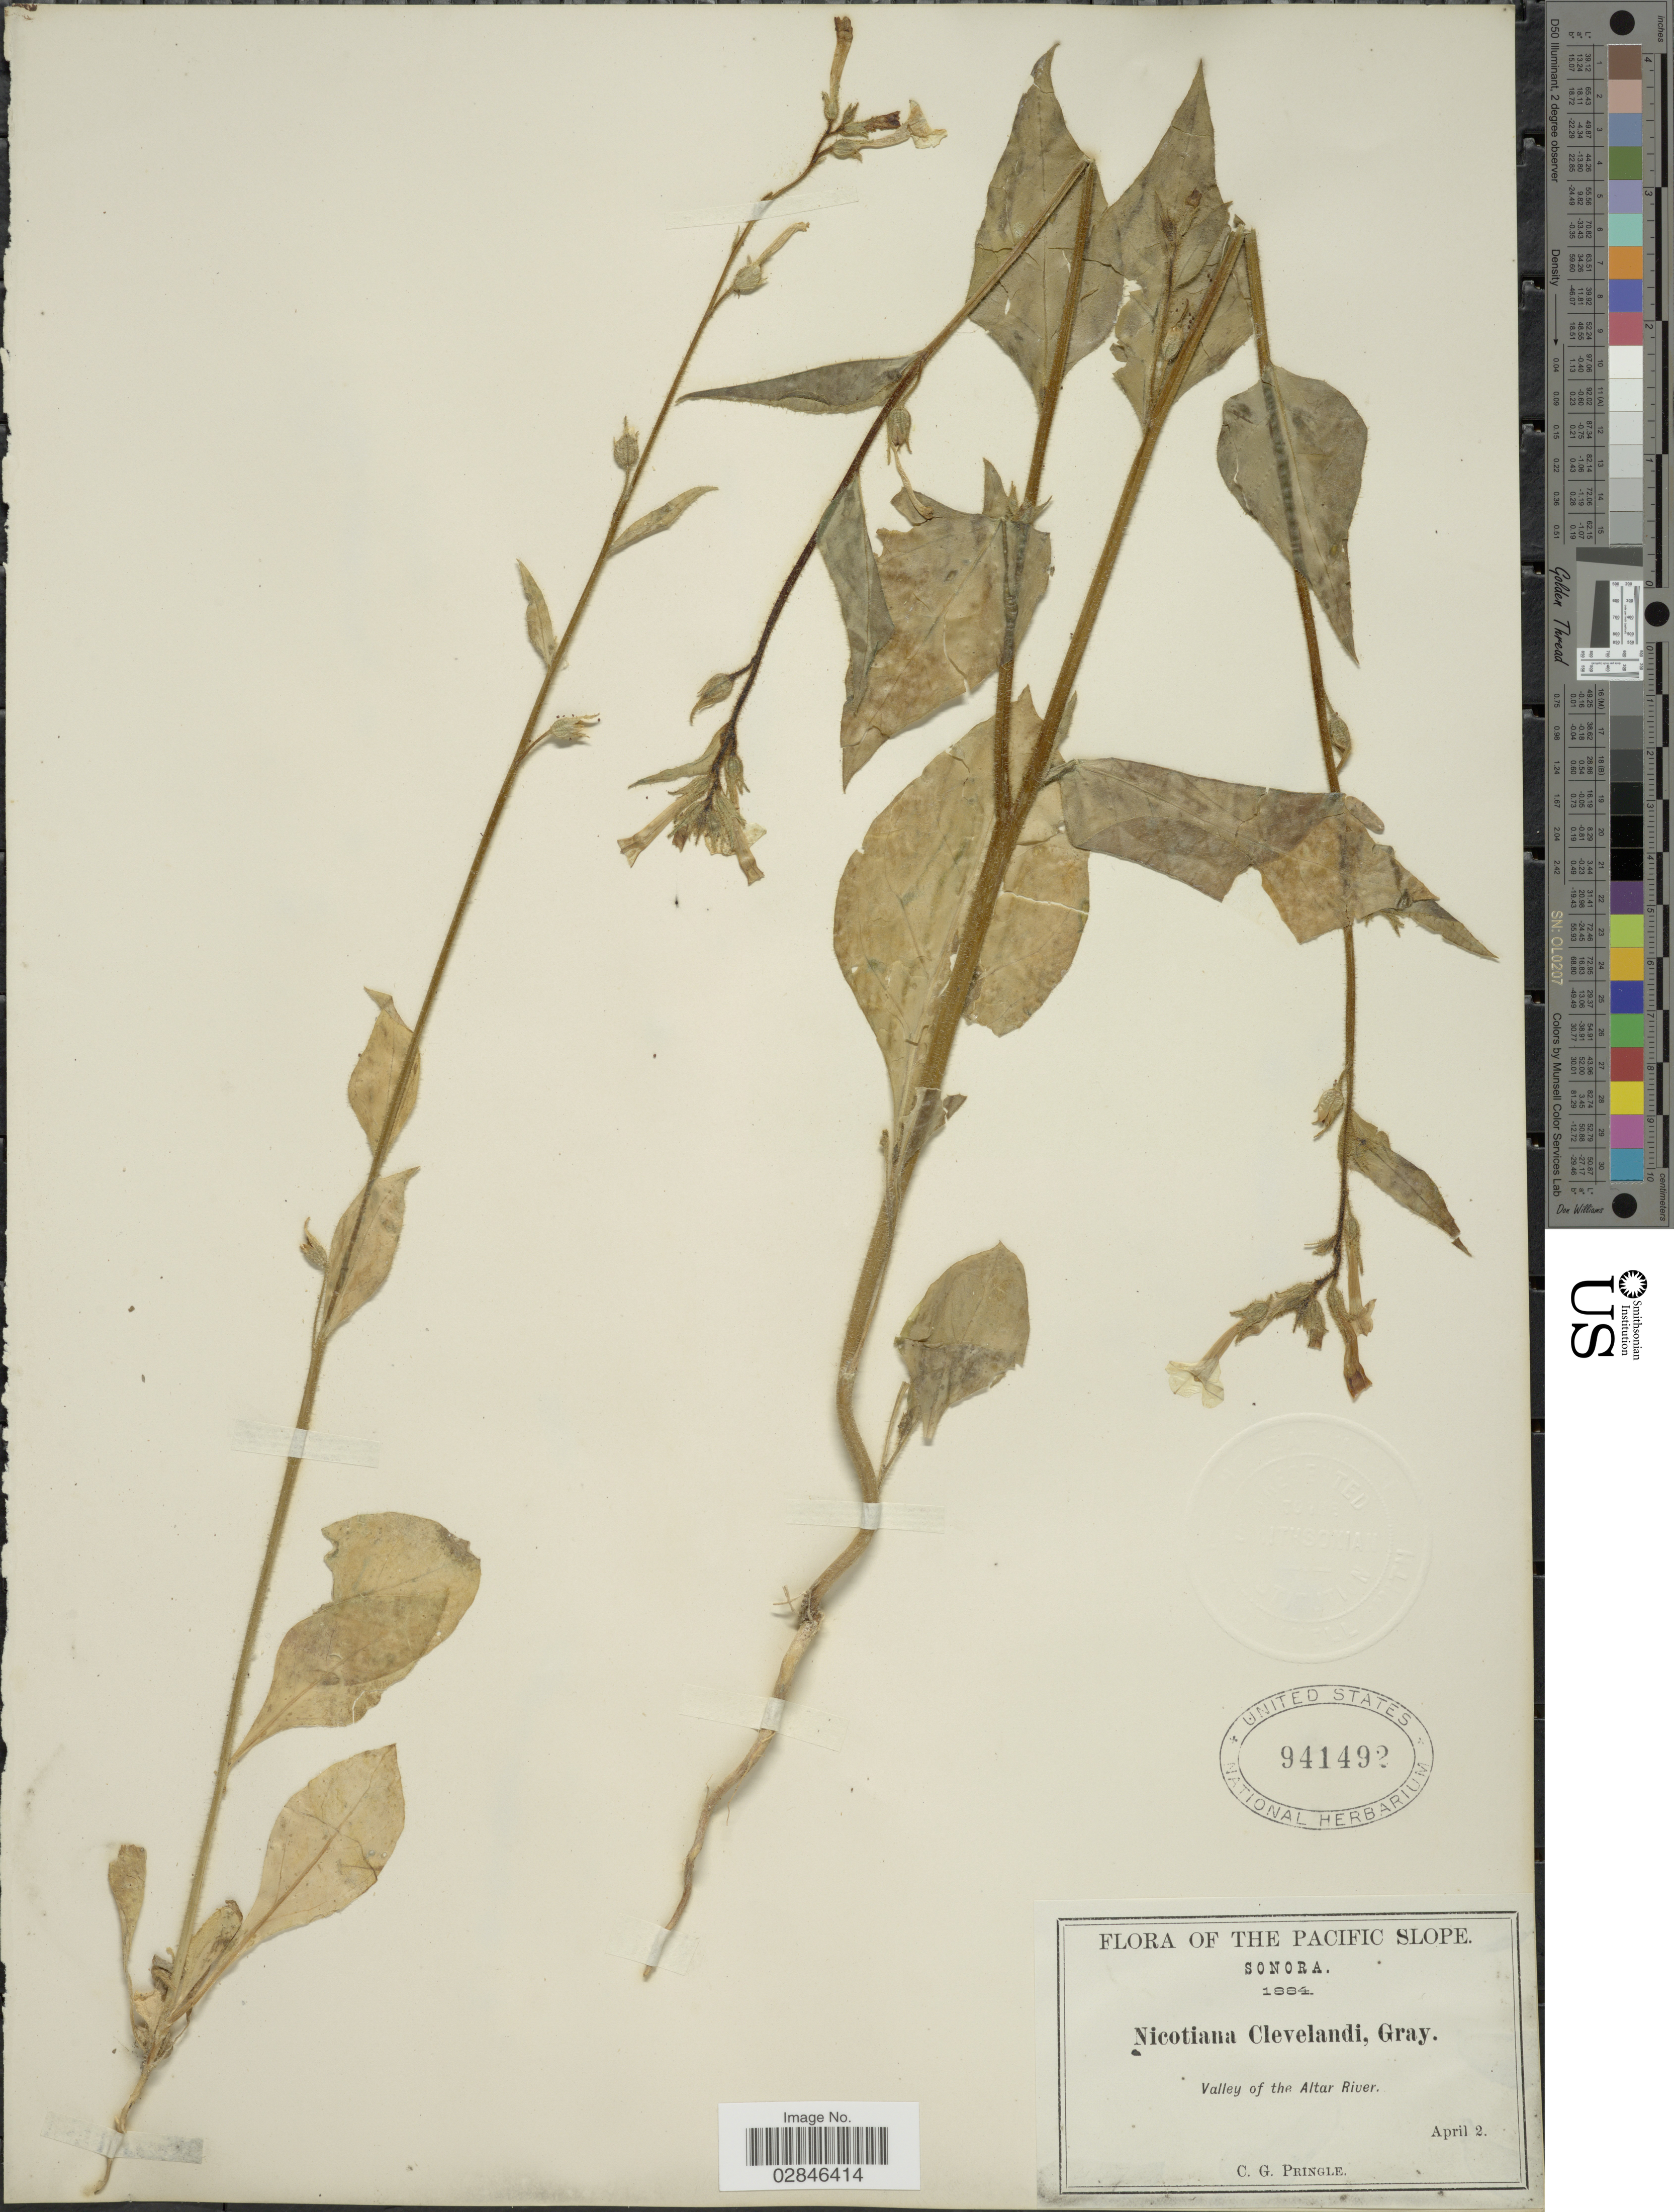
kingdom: Plantae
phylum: Tracheophyta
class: Magnoliopsida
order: Solanales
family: Solanaceae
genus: Nicotiana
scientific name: Nicotiana clevelandii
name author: A. Gray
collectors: C. G. Pringle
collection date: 1884-04-02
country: Mexico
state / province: Sonora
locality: The Pacific Slope, Valley of the Altar River.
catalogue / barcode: US 941492